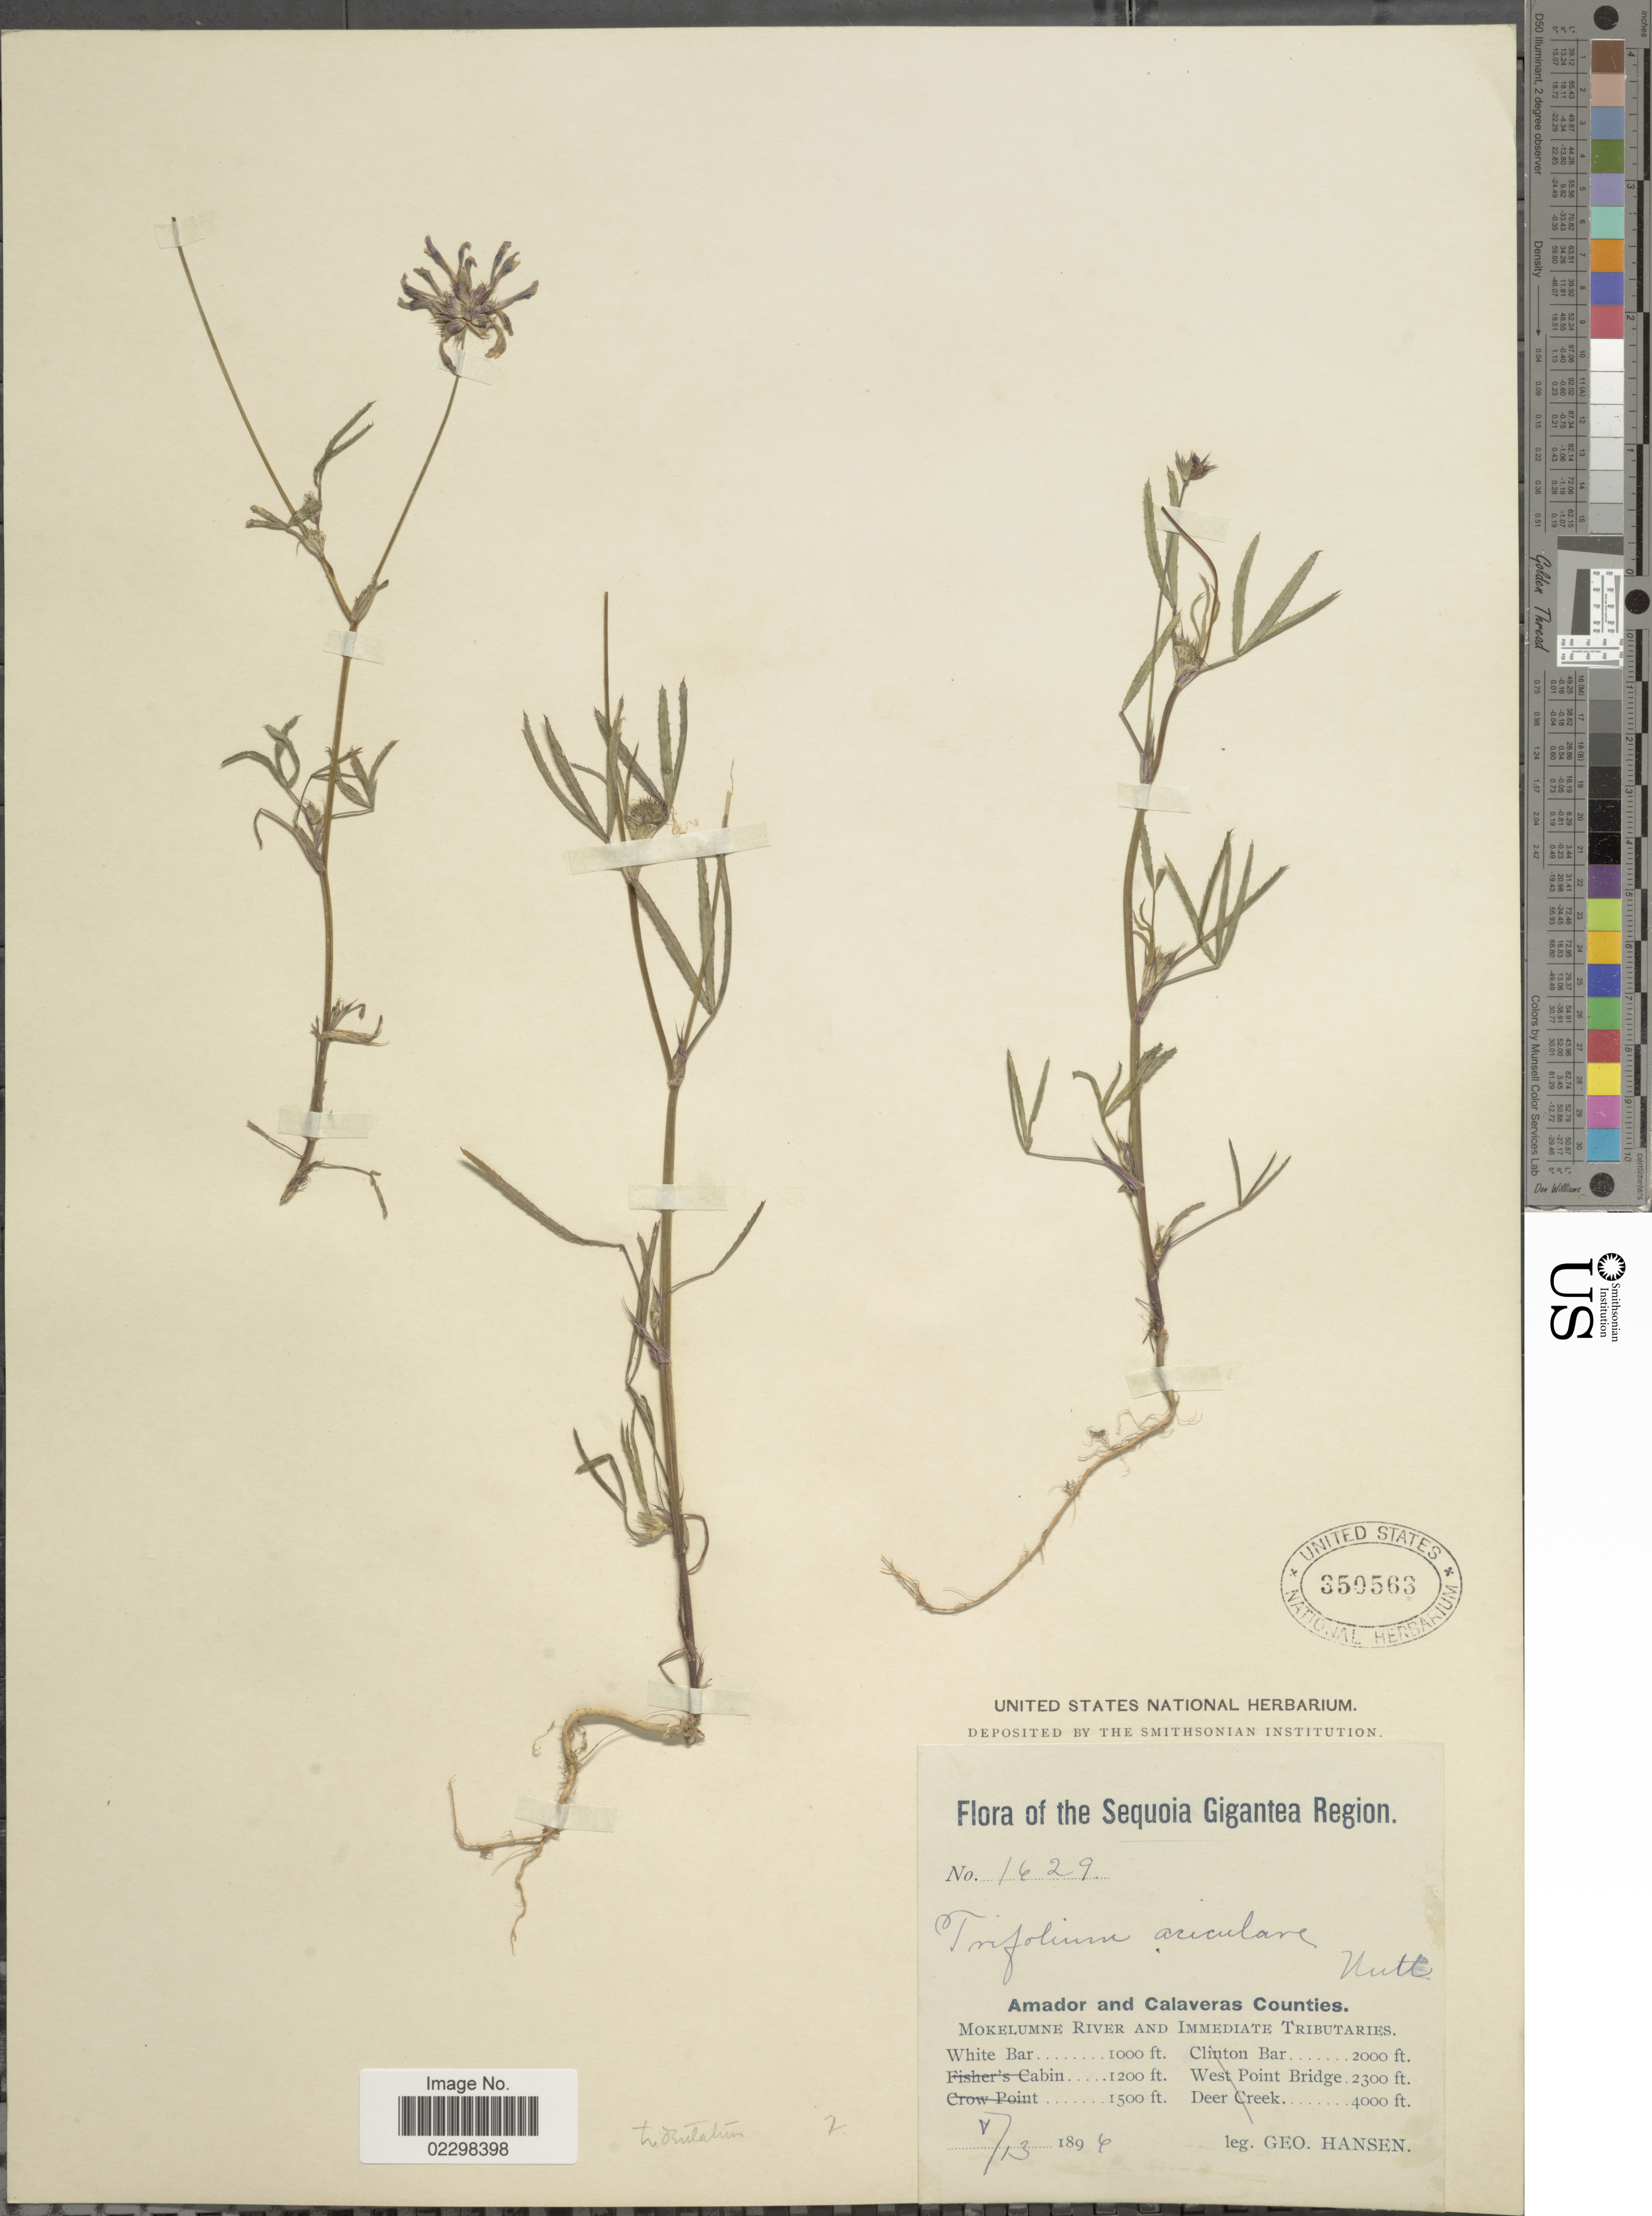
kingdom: Plantae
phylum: Tracheophyta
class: Magnoliopsida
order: Fabales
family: Fabaceae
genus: Trifolium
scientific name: Trifolium tridentatum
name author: Lindl.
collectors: G. Hansen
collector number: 1629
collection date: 1894-05-13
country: United States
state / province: California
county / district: Calaveras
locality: Sequoia Gigantea Region, Amador and Calaveras Counties, Mokelumne River and Immdiate tributaries. White Bar.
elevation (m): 305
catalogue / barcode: US 350563